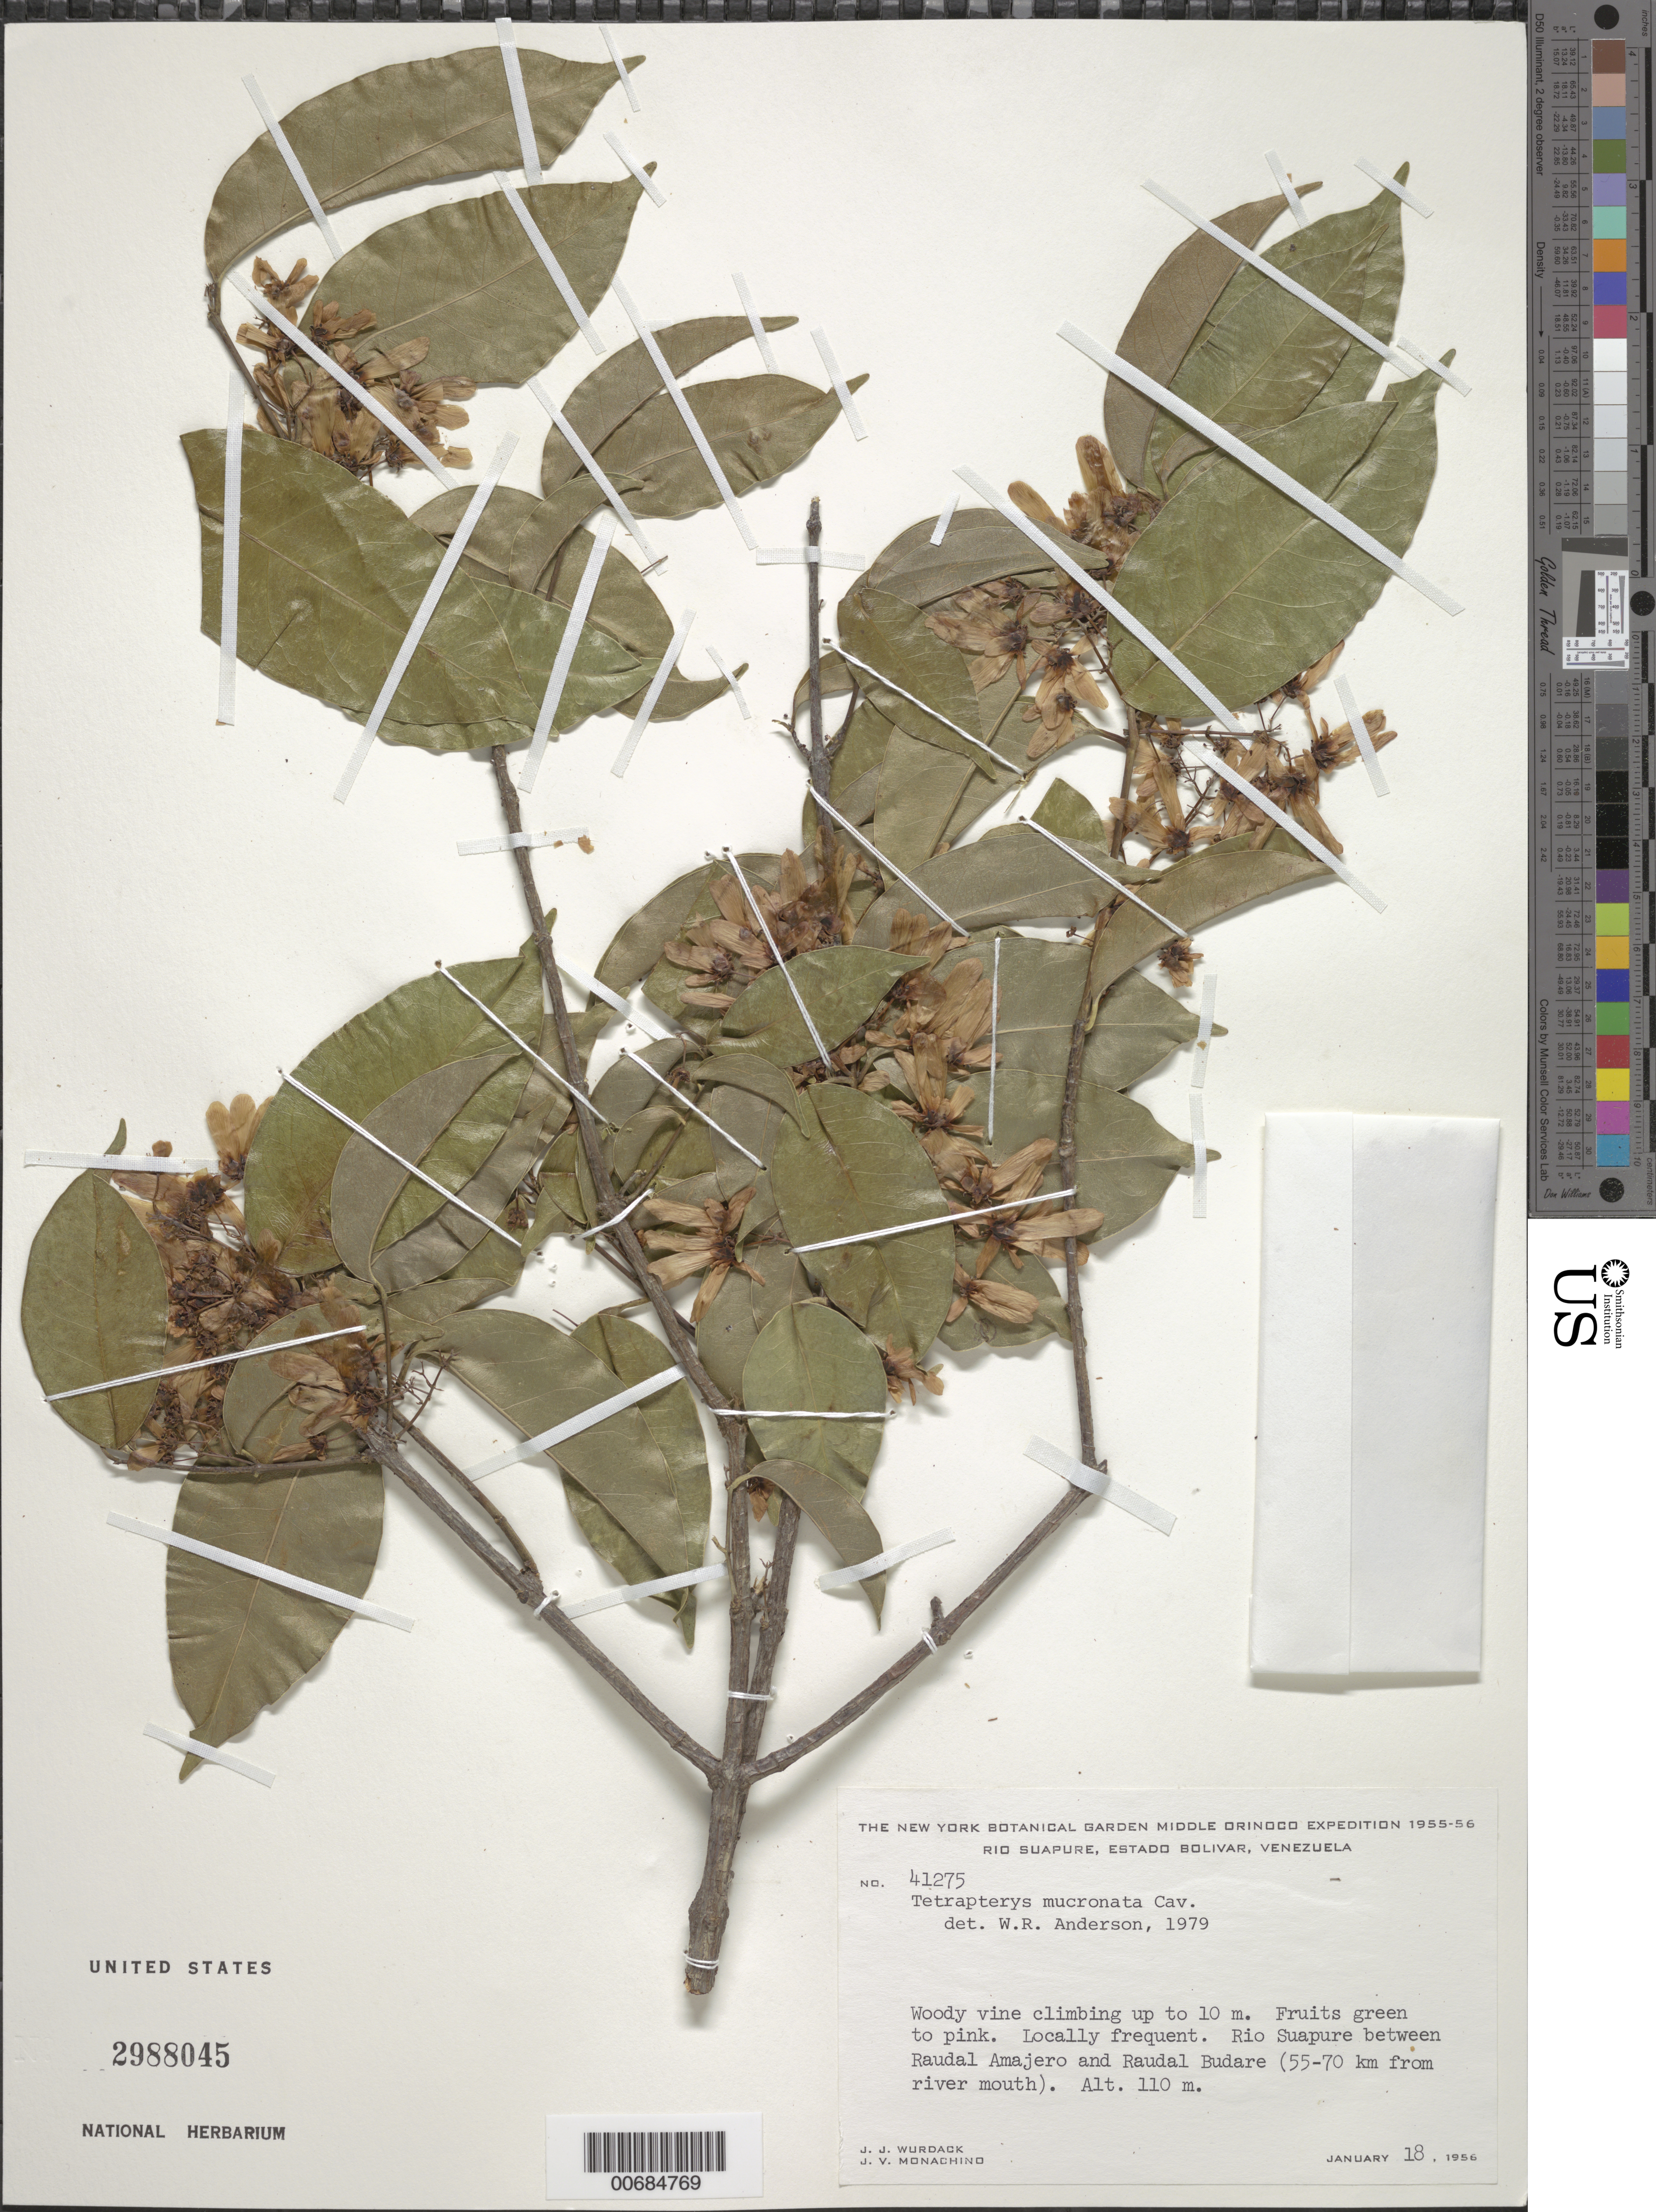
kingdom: Plantae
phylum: Tracheophyta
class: Magnoliopsida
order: Malpighiales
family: Malpighiaceae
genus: Tetrapterys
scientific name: Tetrapterys mucronata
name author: Cav.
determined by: Anderson, W. R., (MICH), University of Michigan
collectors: J. J. Wurdack & J. V. Monachino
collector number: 41275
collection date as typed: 18-Jan-56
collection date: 1956-01-18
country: Venezuela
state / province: Bolívar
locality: Raudal Amajero and Raudal Budare, between (55 - 70 miles from mouth); Río Surapuare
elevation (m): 110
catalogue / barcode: US 2988045